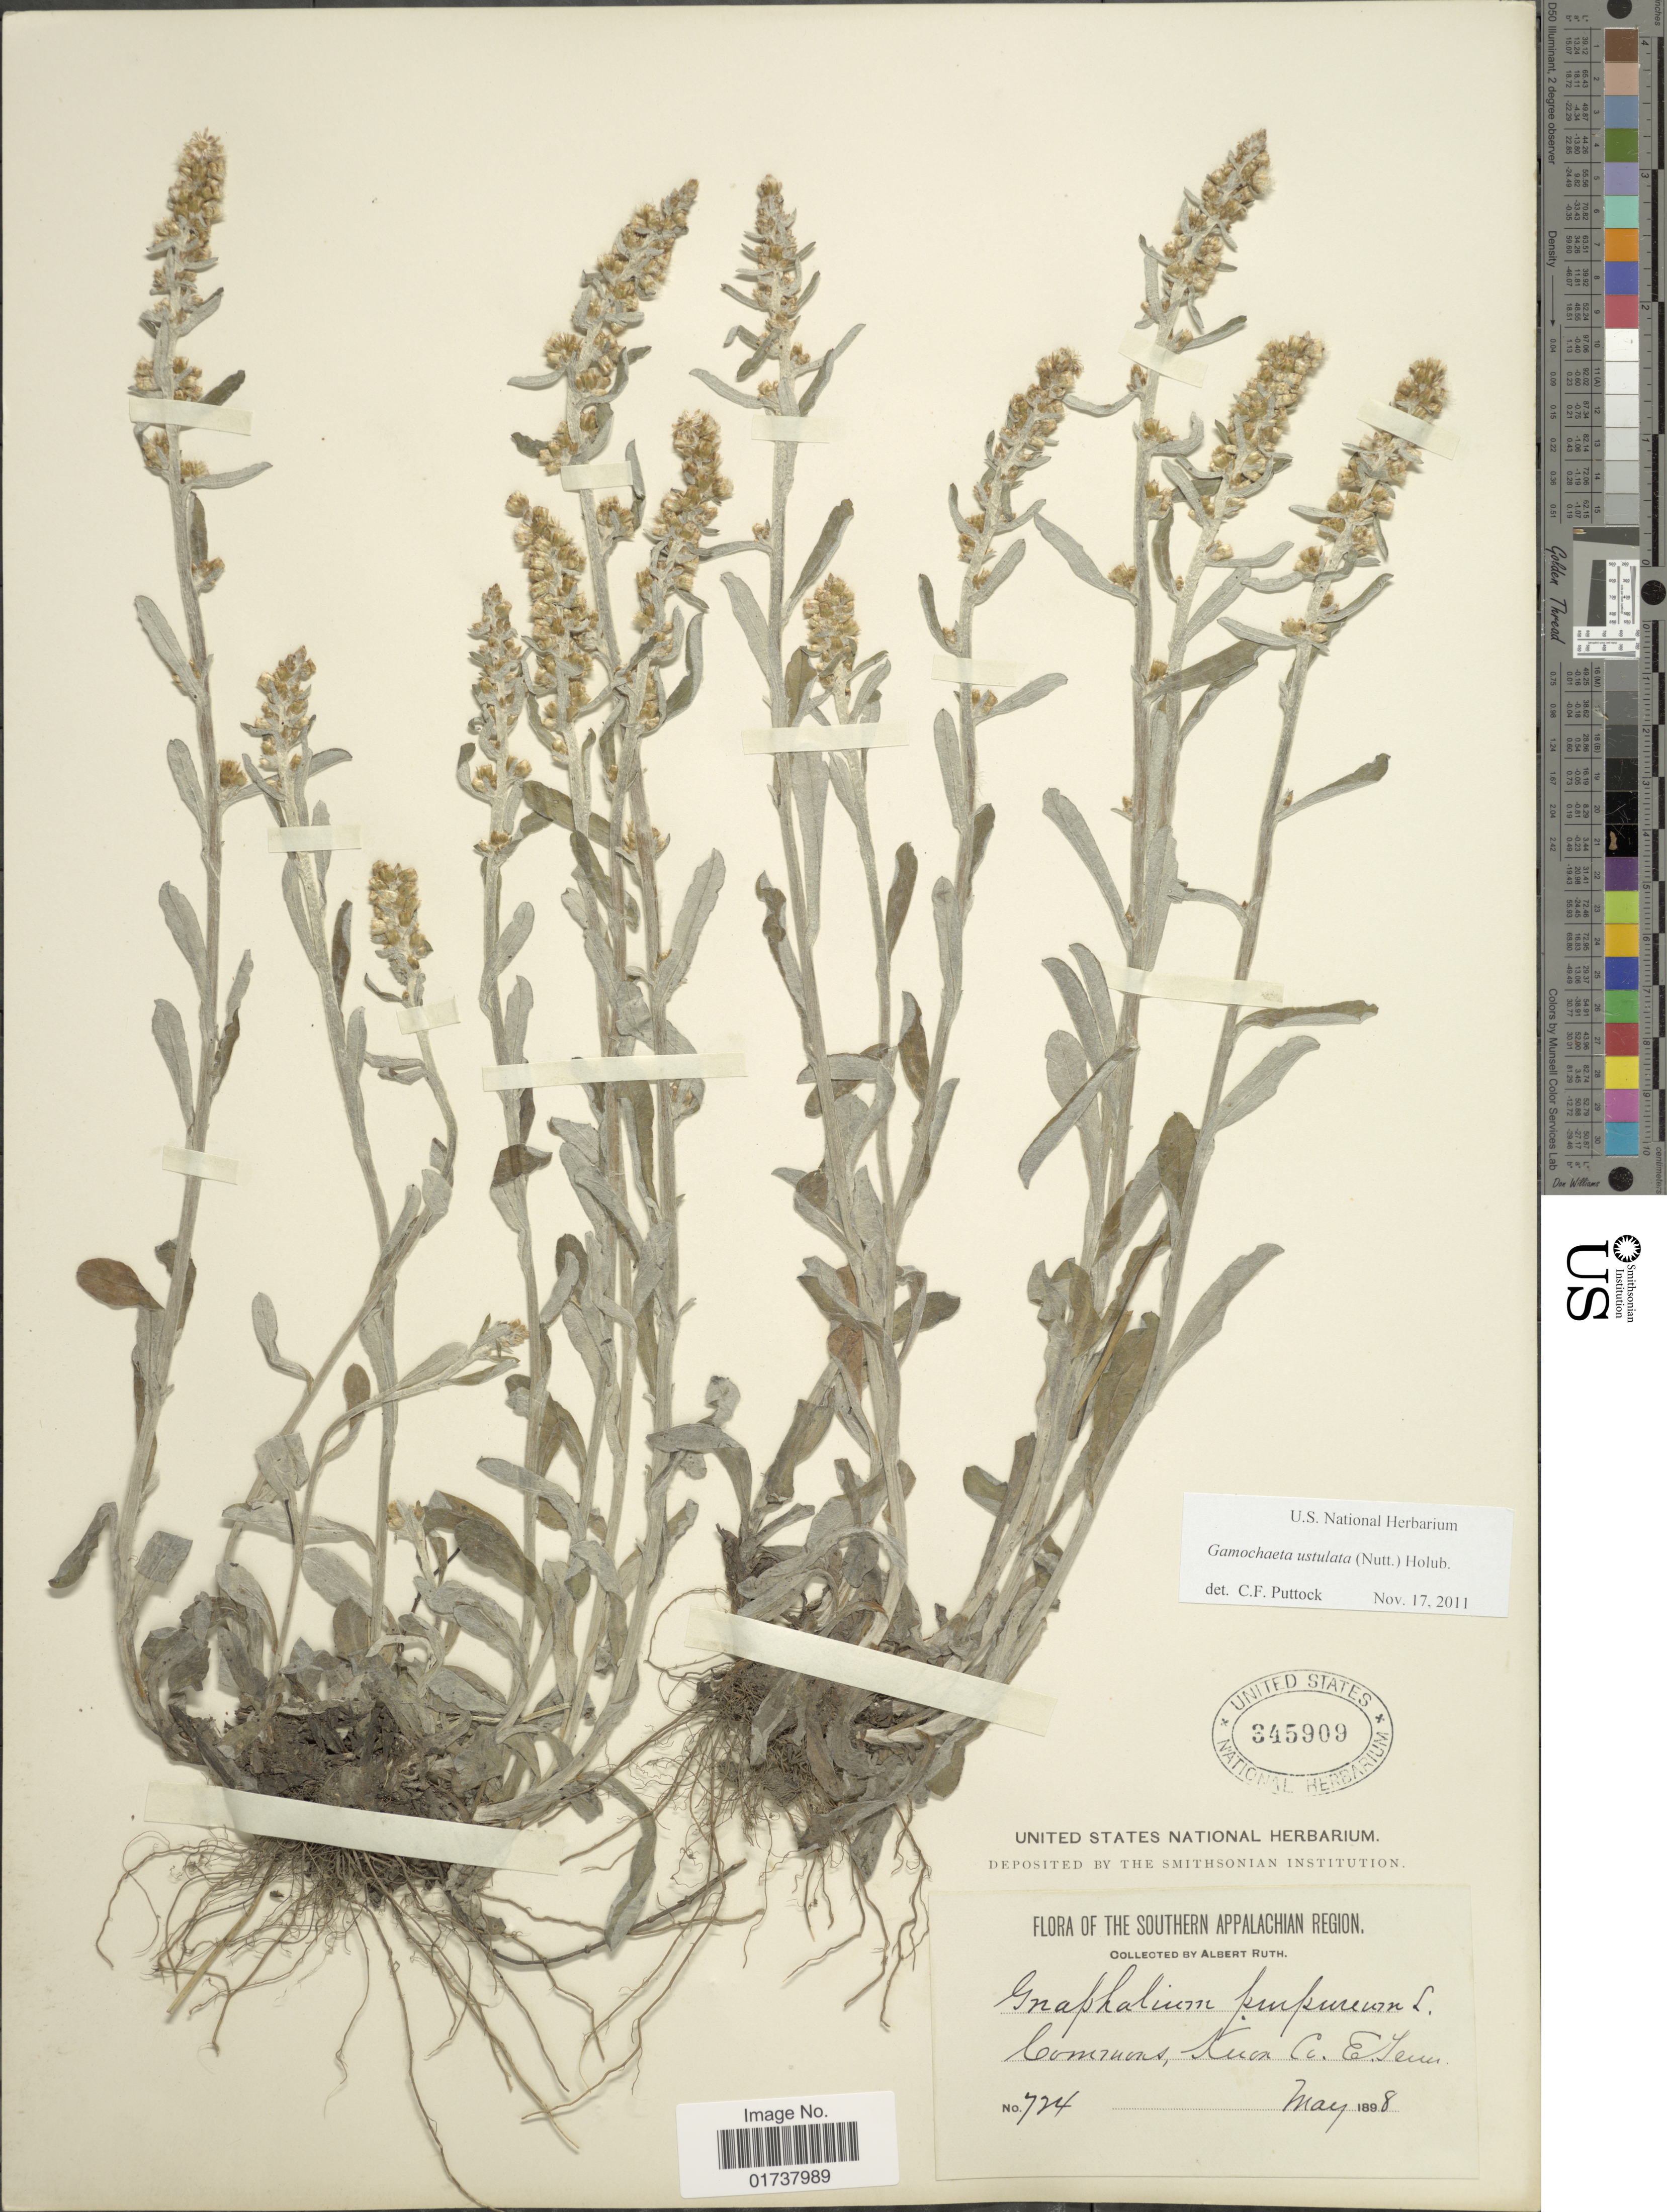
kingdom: Plantae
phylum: Tracheophyta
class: Magnoliopsida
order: Asterales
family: Asteraceae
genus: Gamochaeta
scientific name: Gamochaeta purpurea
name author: (L.) Cabrera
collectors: A. Ruth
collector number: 724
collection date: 1898-05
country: United States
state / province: Tennessee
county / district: Knox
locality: Commons, Knox Co., E. Tenn. The Southern Appalachian Region,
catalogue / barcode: US 345909